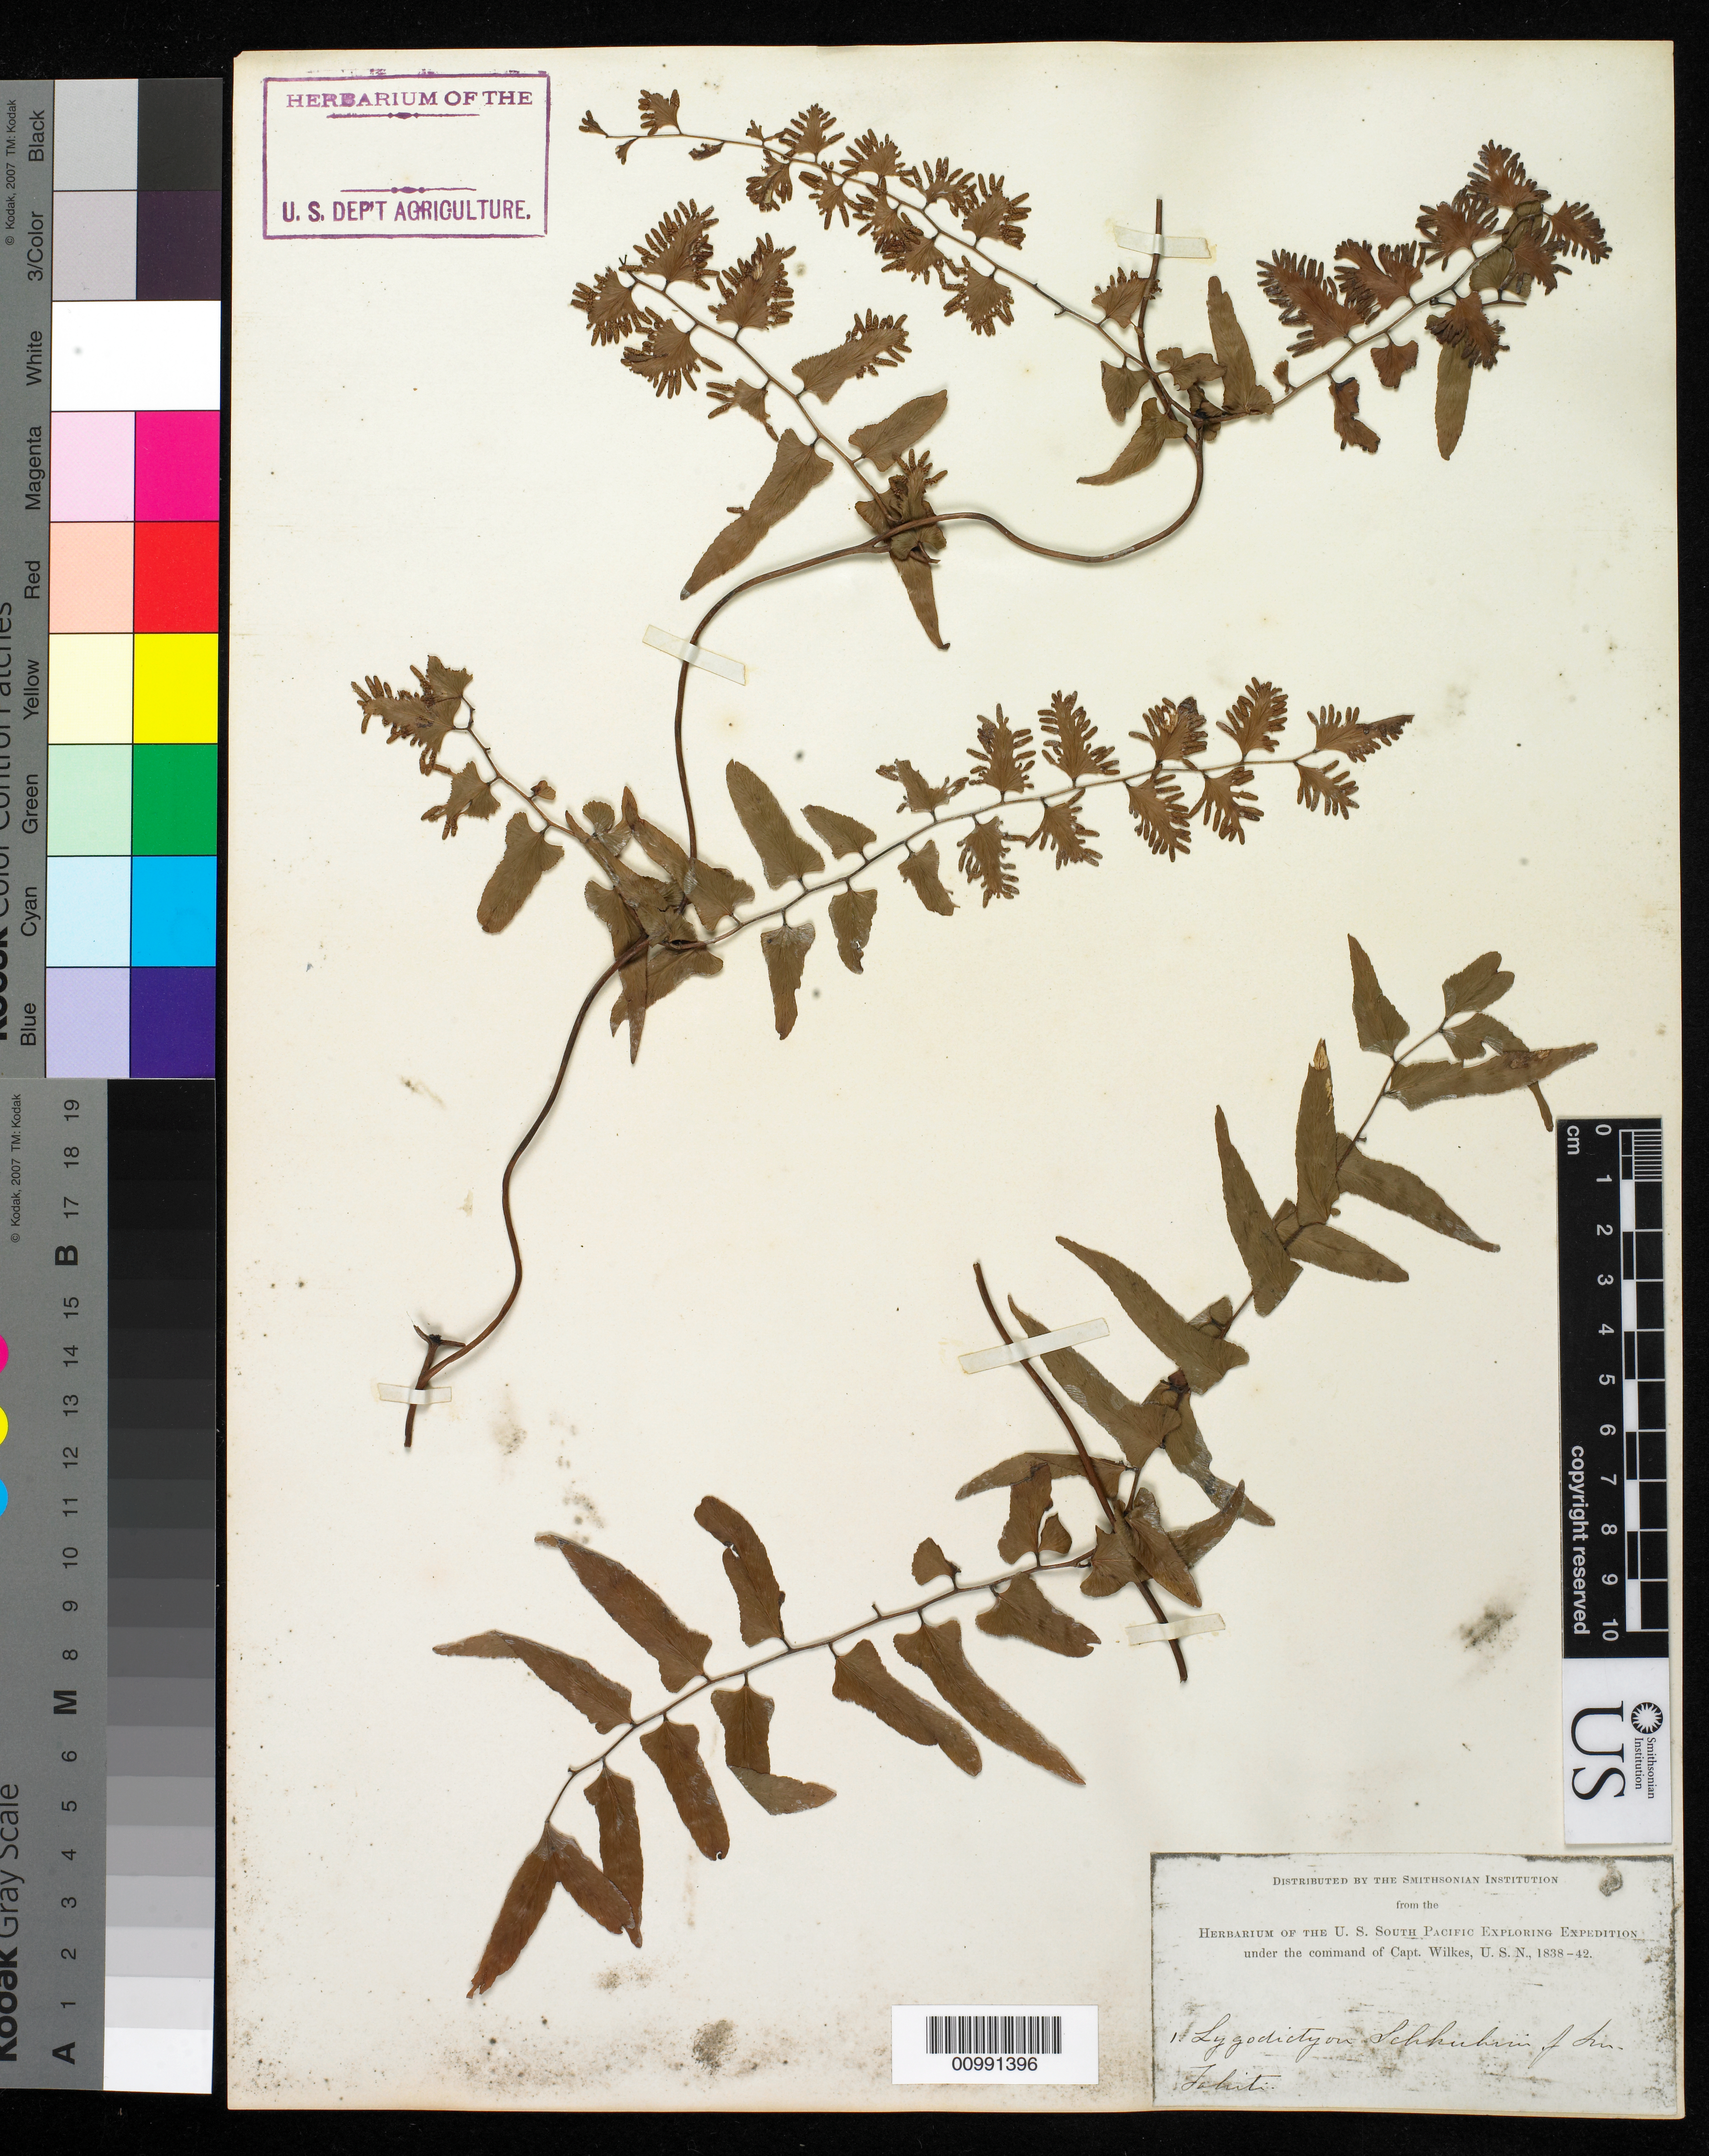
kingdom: Plantae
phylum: Tracheophyta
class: Polypodiopsida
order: Schizaeales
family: Lygodiaceae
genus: Lygodium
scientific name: Lygodium reticulatum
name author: Schkuhr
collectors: Wilkes Explor. Exped.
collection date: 1838/1842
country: French Polynesia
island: Tahiti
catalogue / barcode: US 98674